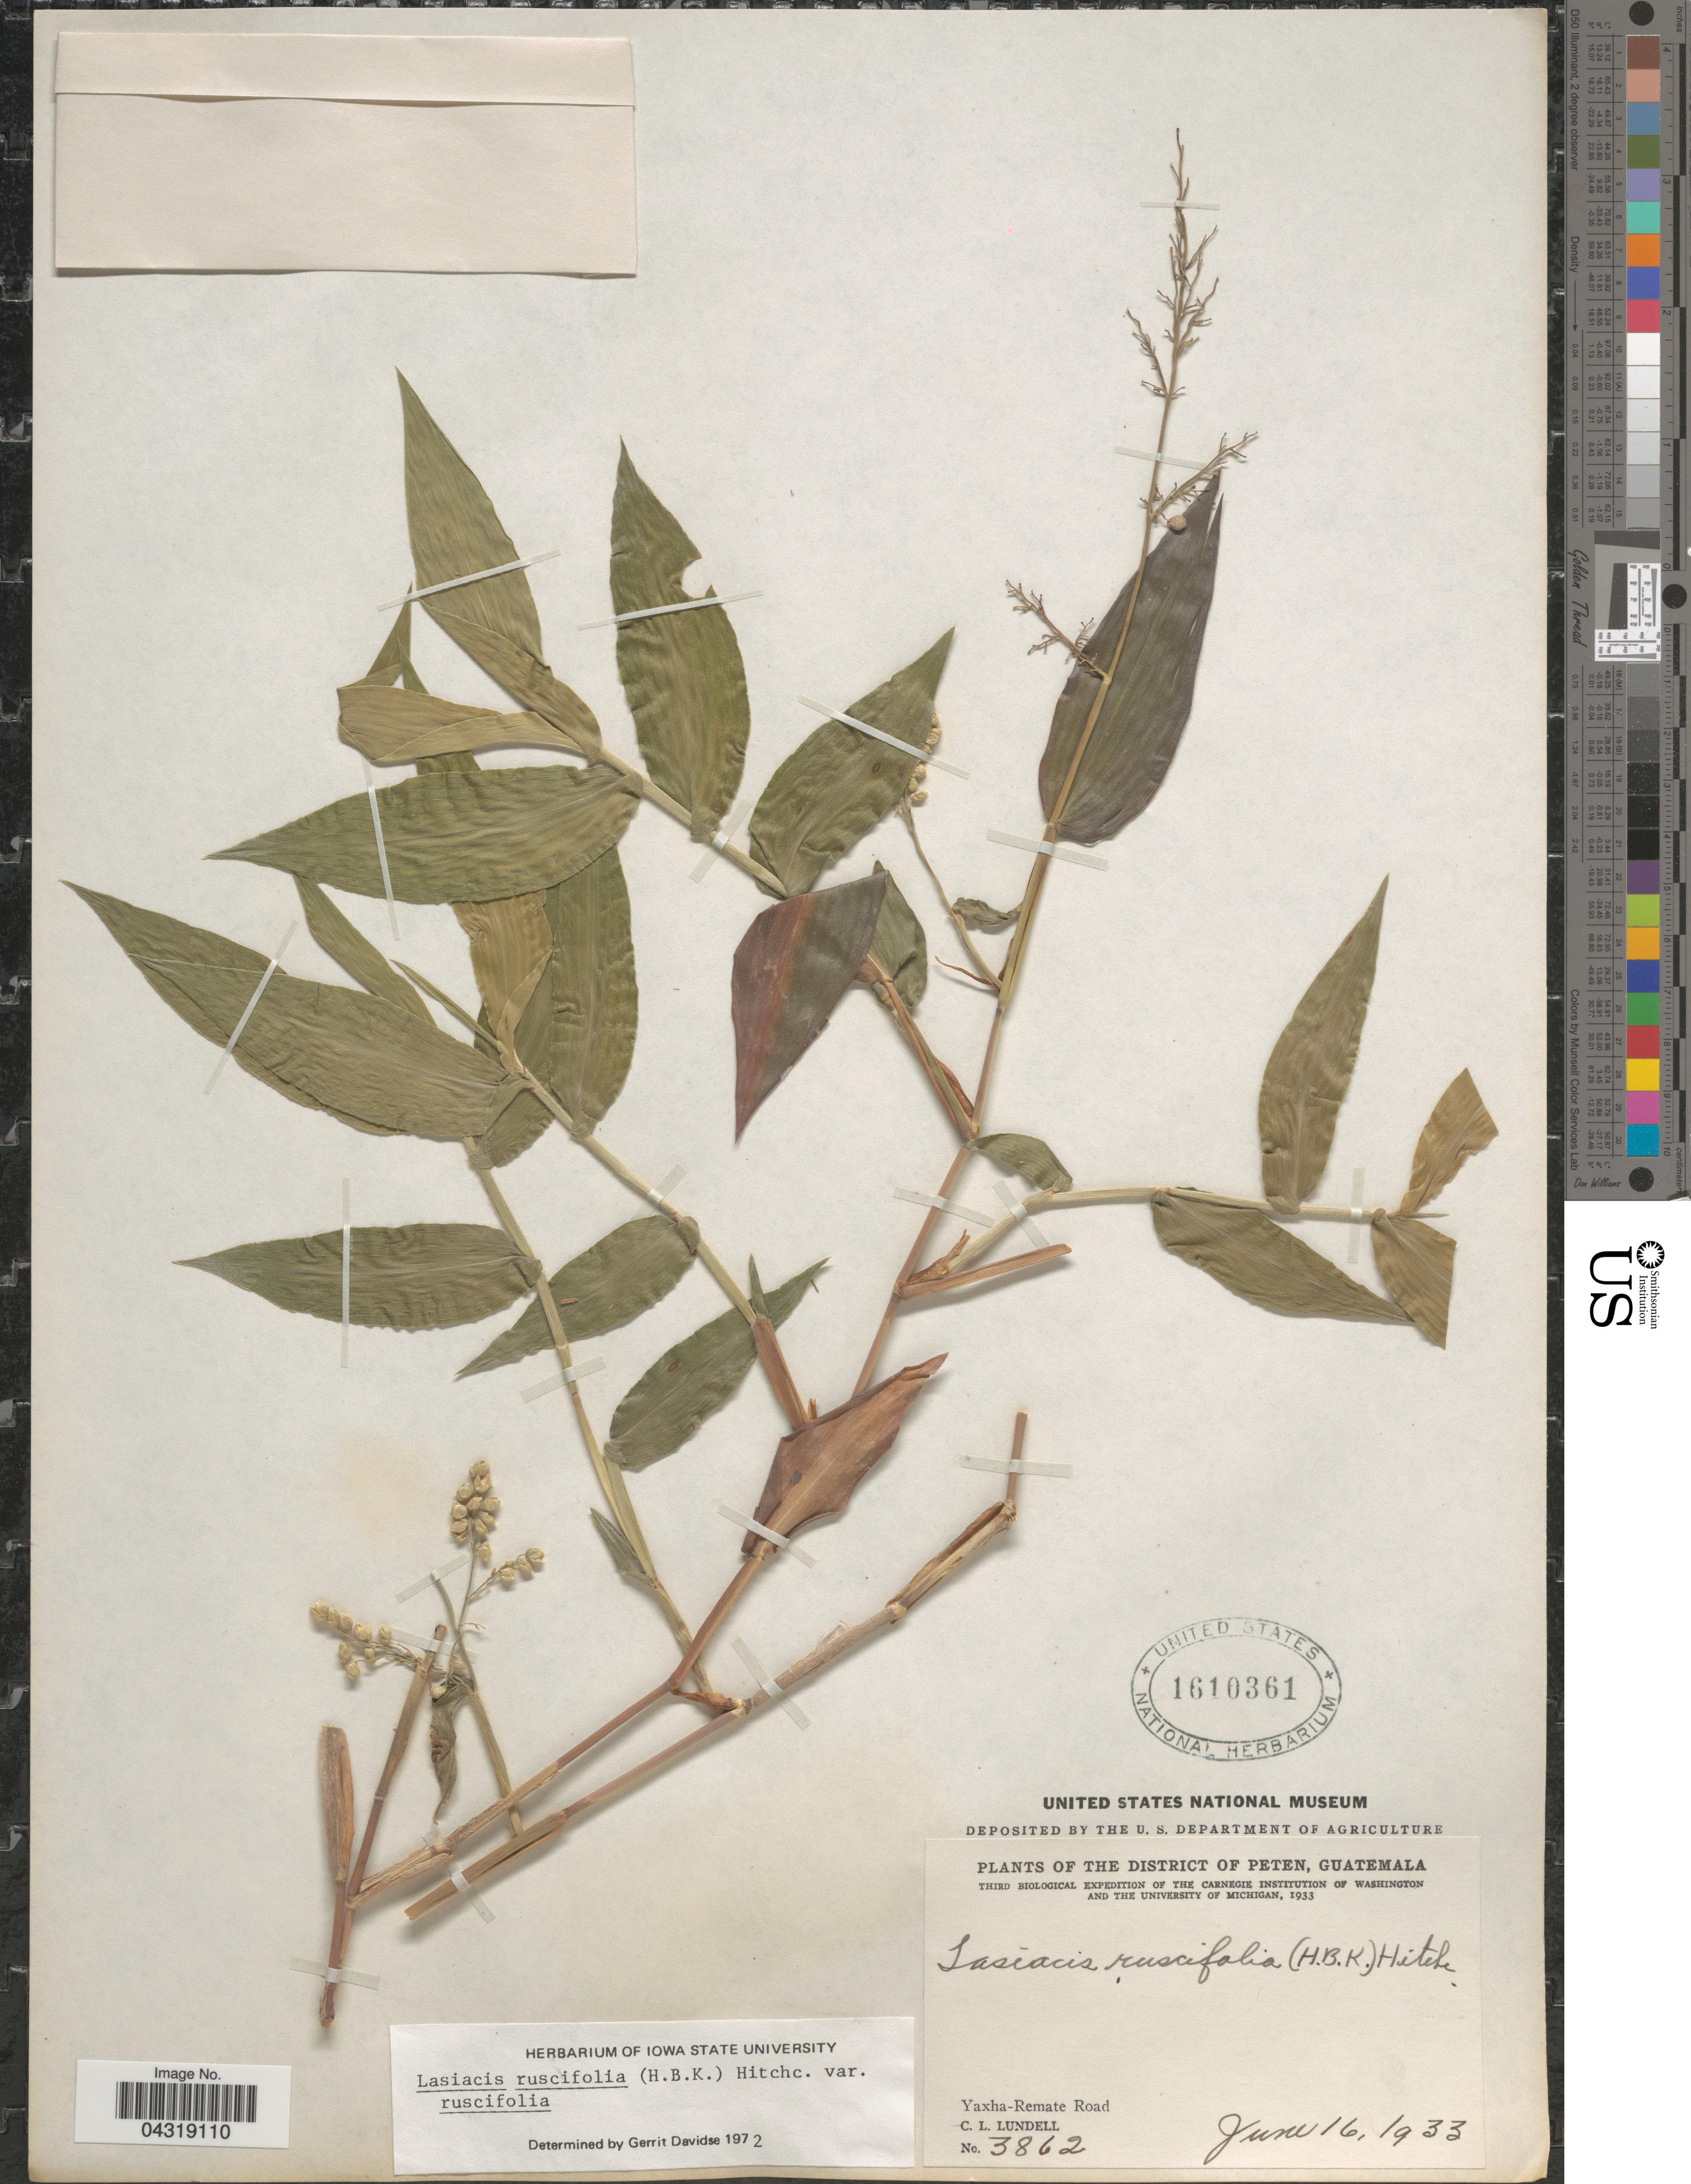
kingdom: Plantae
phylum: Tracheophyta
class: Liliopsida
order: Poales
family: Poaceae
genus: Lasiacis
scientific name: Lasiacis ruscifolia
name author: (Kunth) Hitchc.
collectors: C. L. Lundell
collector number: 3862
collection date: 1933-06-16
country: Guatemala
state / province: El Peten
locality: The District of Peten. Third Biological Expedition. Yaxha-Remate Road.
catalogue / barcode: US 1610361